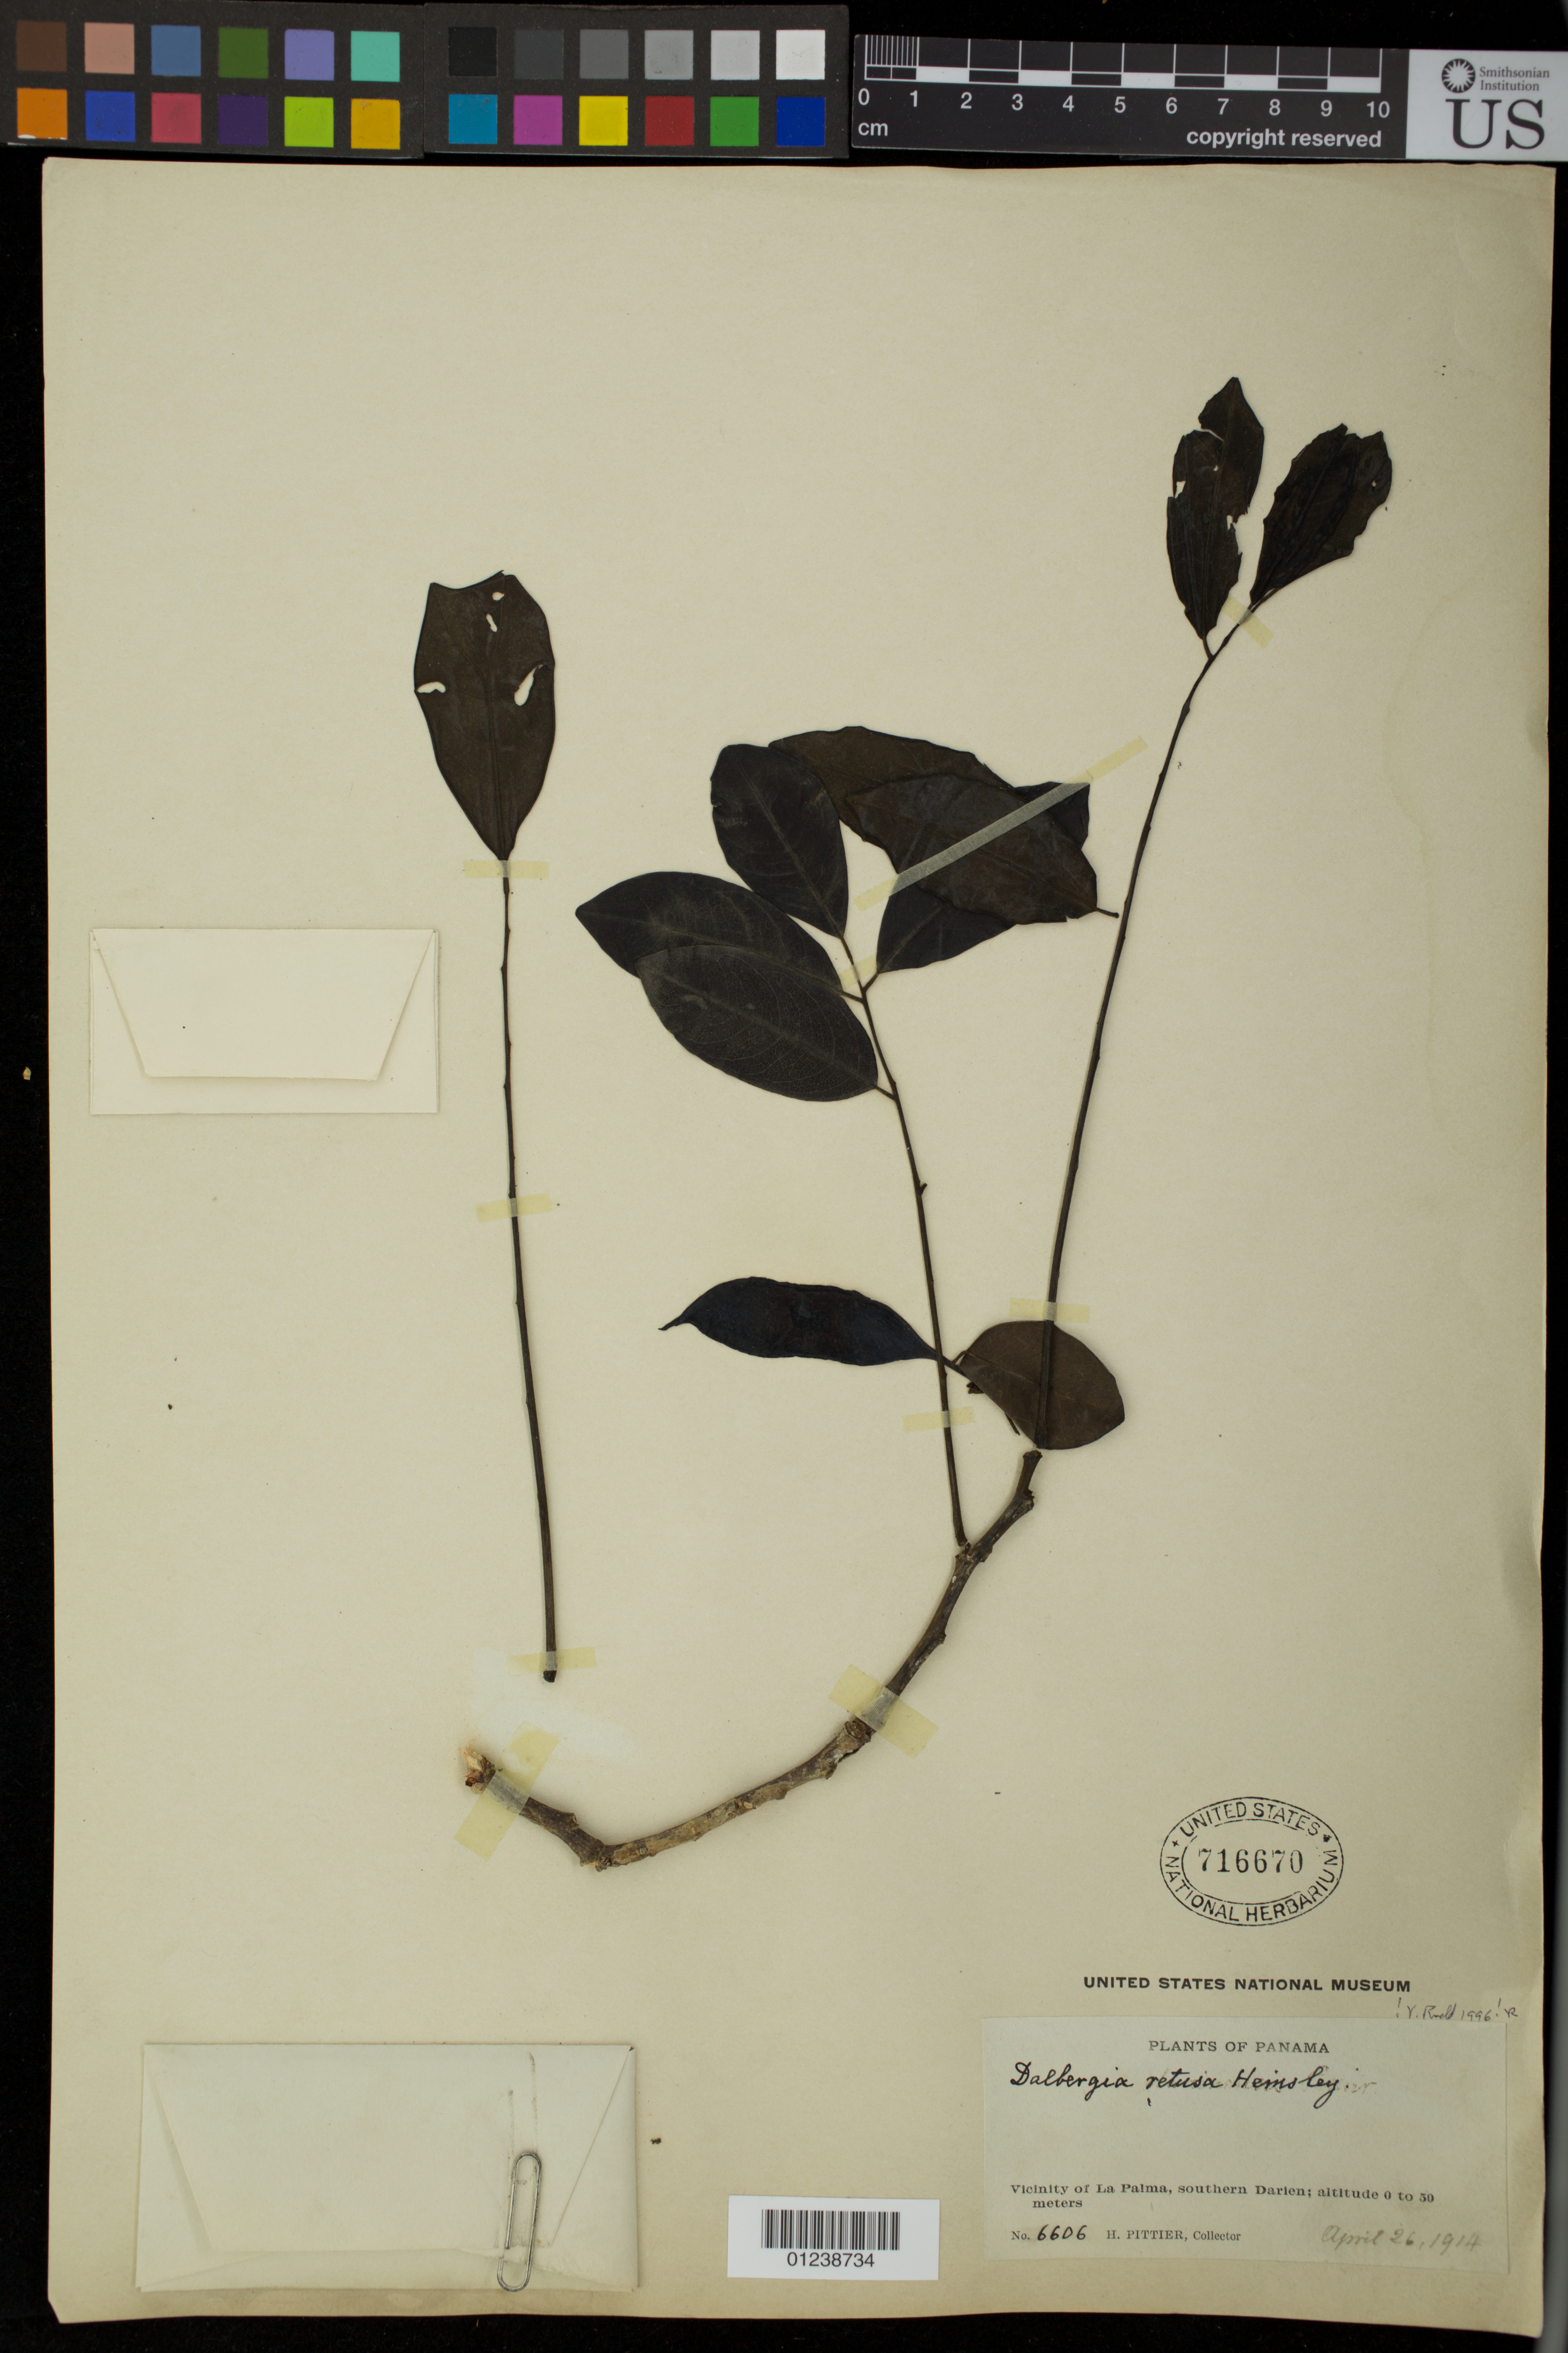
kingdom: Plantae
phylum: Tracheophyta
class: Magnoliopsida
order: Fabales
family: Fabaceae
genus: Dalbergia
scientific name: Dalbergia retusa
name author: Hemsl.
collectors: H. F. Pittier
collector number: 6606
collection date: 1914-04-26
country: Panama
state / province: Darién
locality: Vicinity of La Palma, southern Darien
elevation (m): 0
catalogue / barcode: US 716670